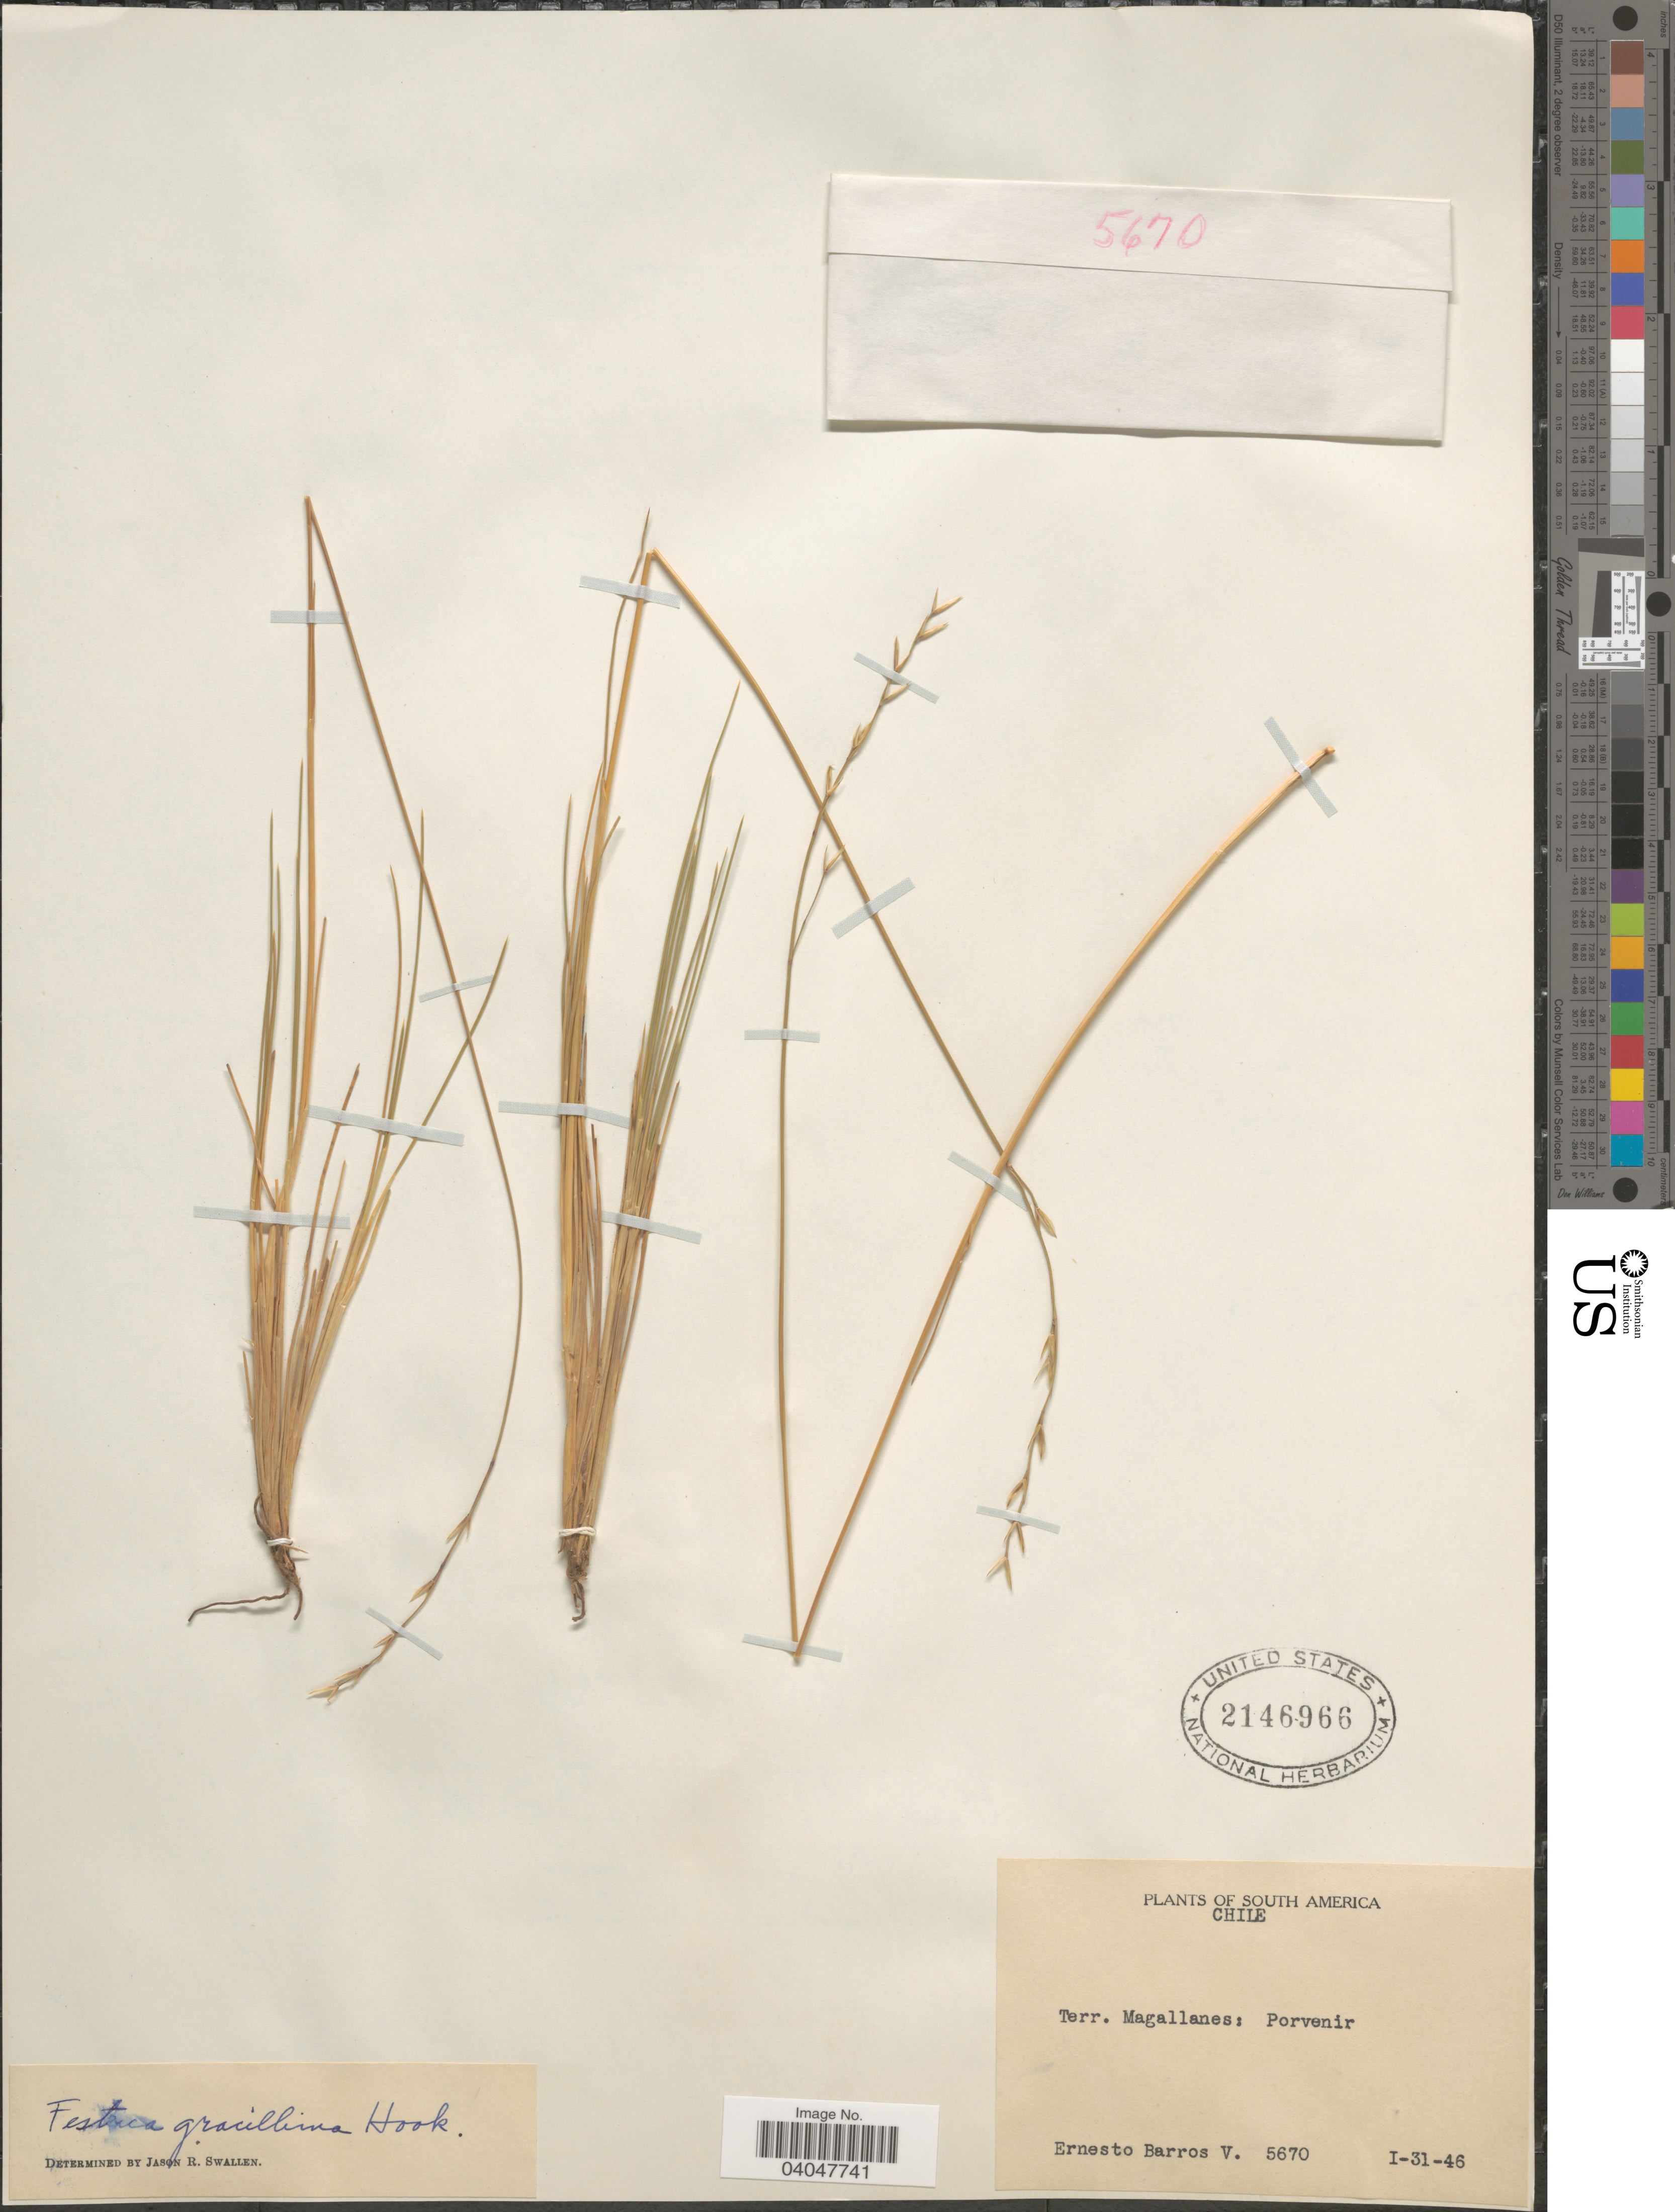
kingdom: Plantae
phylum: Tracheophyta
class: Liliopsida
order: Poales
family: Poaceae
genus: Festuca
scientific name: Festuca gracillima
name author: Hook. f.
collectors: E. Barros V.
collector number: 5670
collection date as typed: Transcribed d/m/y: 31/1/46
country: Chile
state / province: Magallanes y de la Antártica Chilena (XII)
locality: Terr. Magallanes; Porvenir.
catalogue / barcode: US 2146966